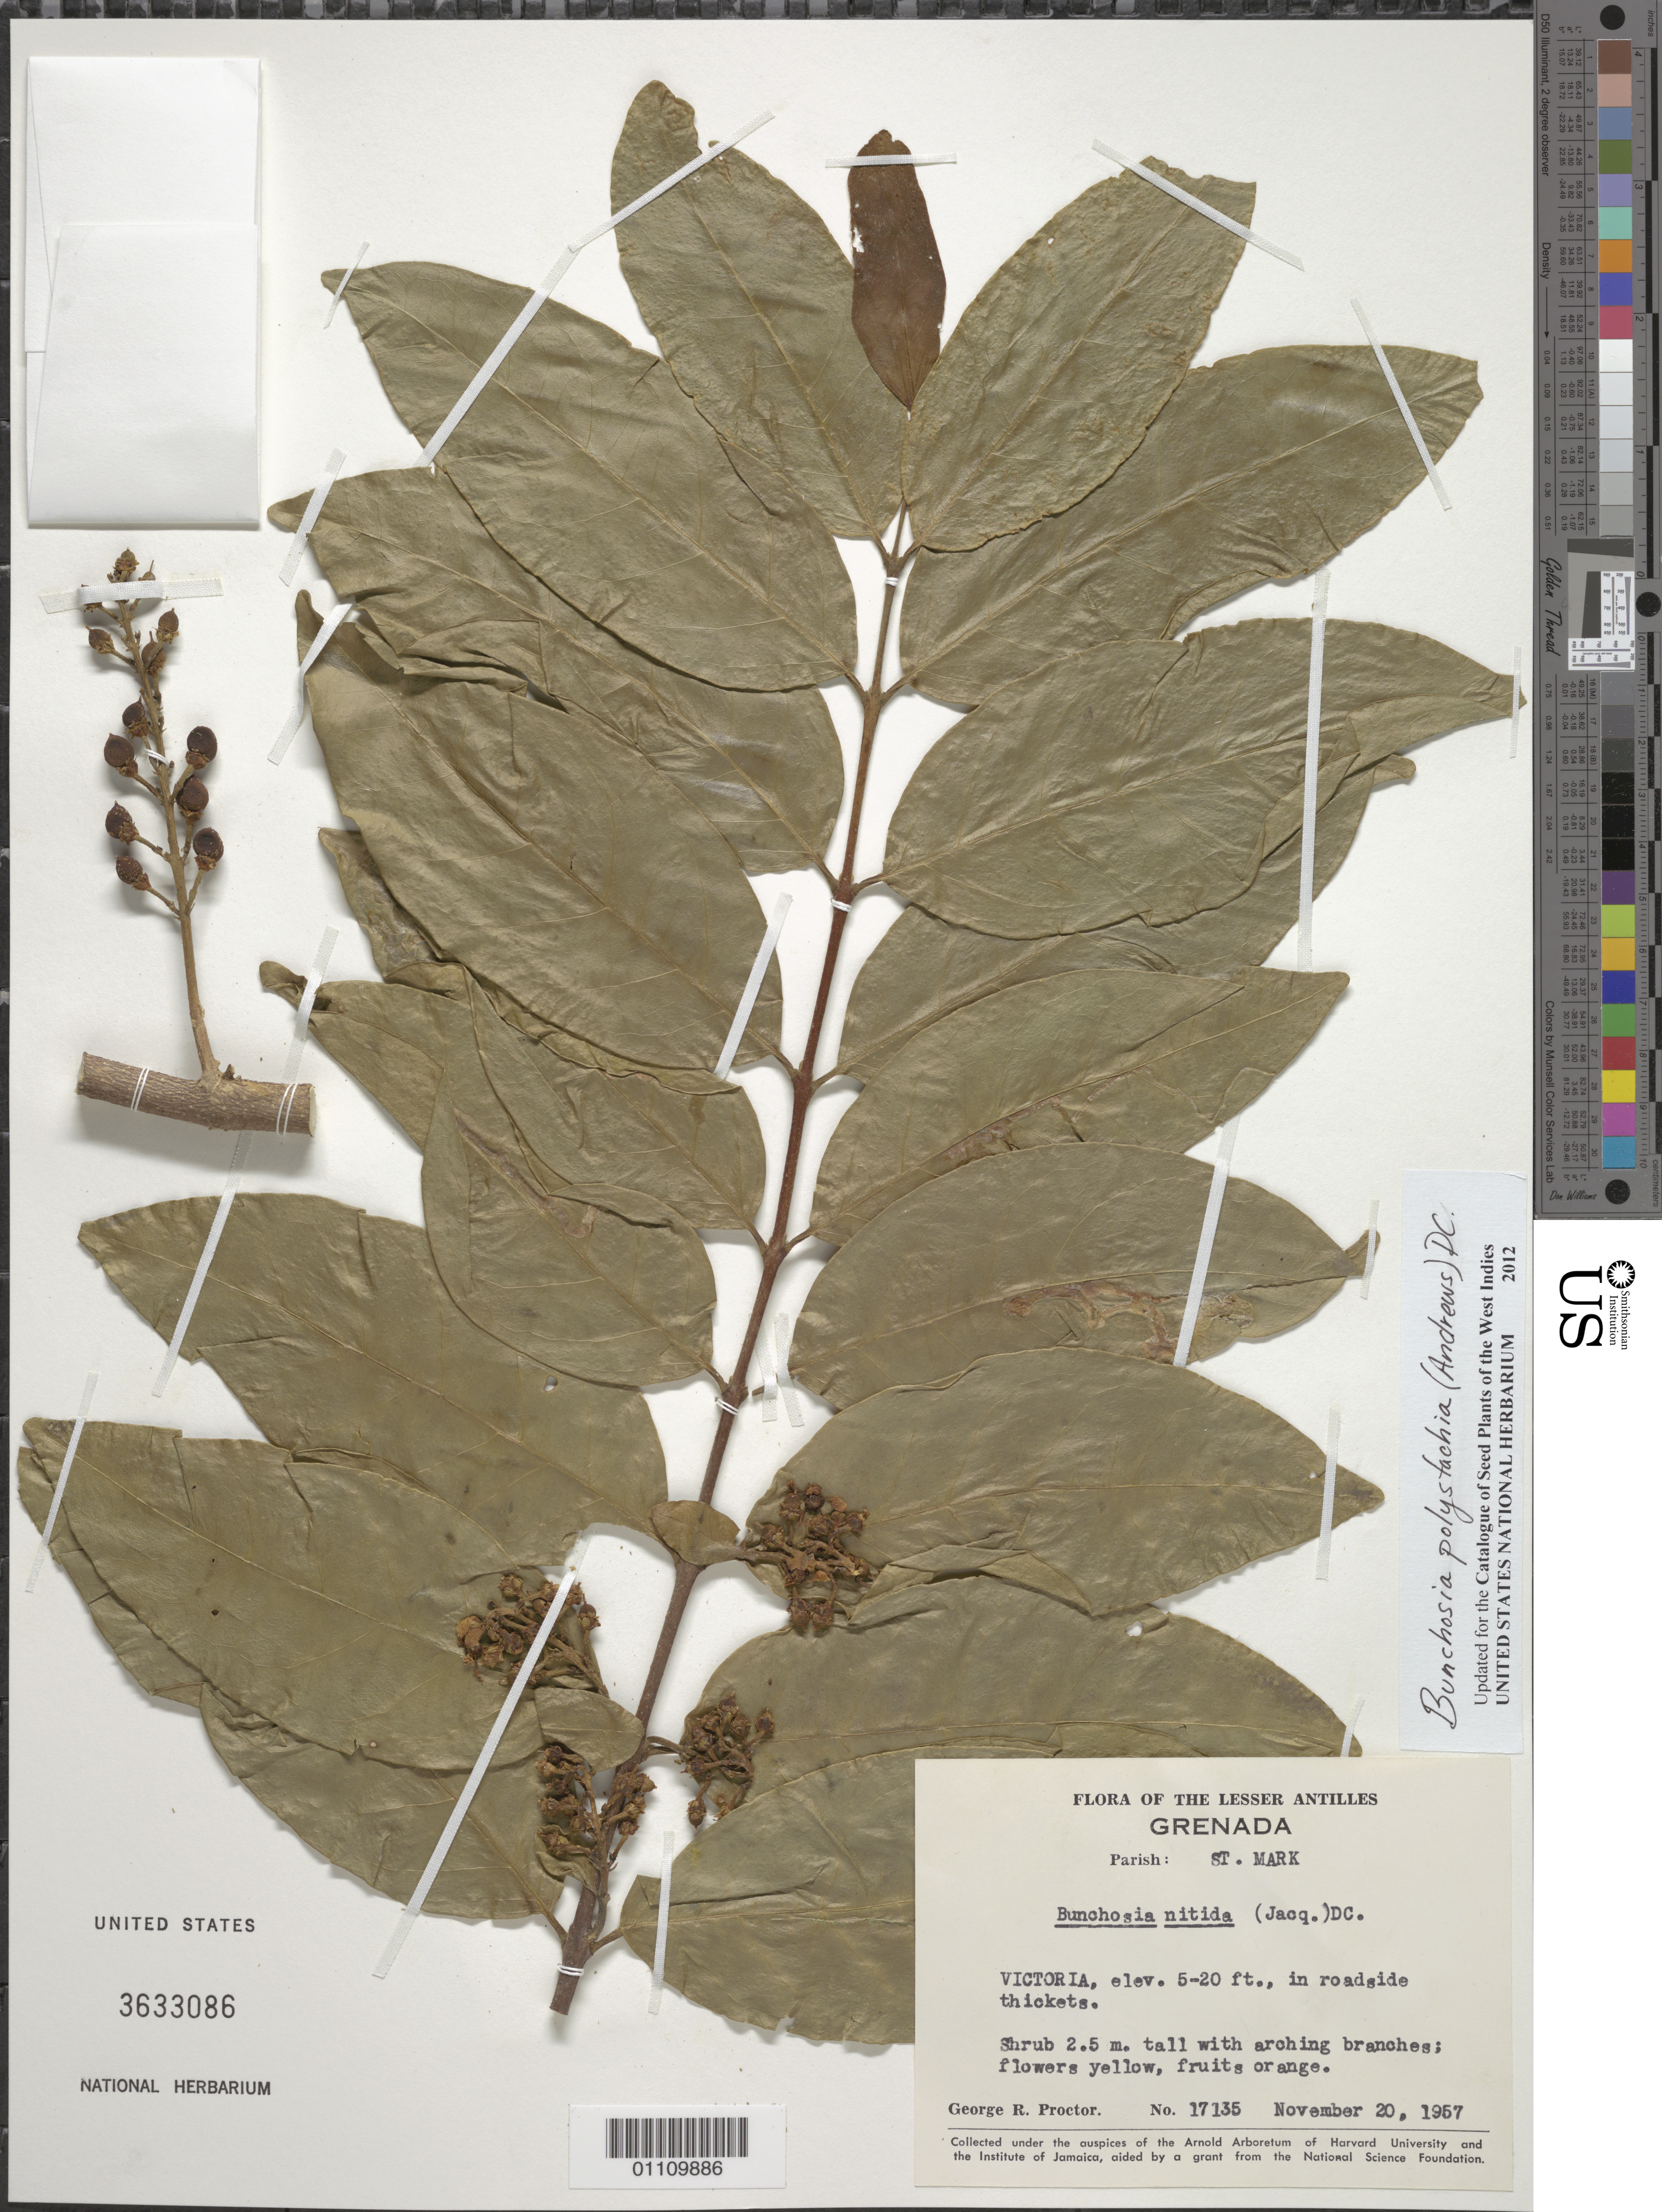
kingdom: Plantae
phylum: Tracheophyta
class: Magnoliopsida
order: Malpighiales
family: Malpighiaceae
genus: Bunchosia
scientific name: Bunchosia polystachia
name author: (Andrews) DC.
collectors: G. R. Proctor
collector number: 17135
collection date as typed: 20 Nov 1957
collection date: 1957-11-20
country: Grenada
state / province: Saint Mark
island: Grenada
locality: Victoria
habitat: In roadside thickets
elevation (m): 2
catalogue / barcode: US 3633086